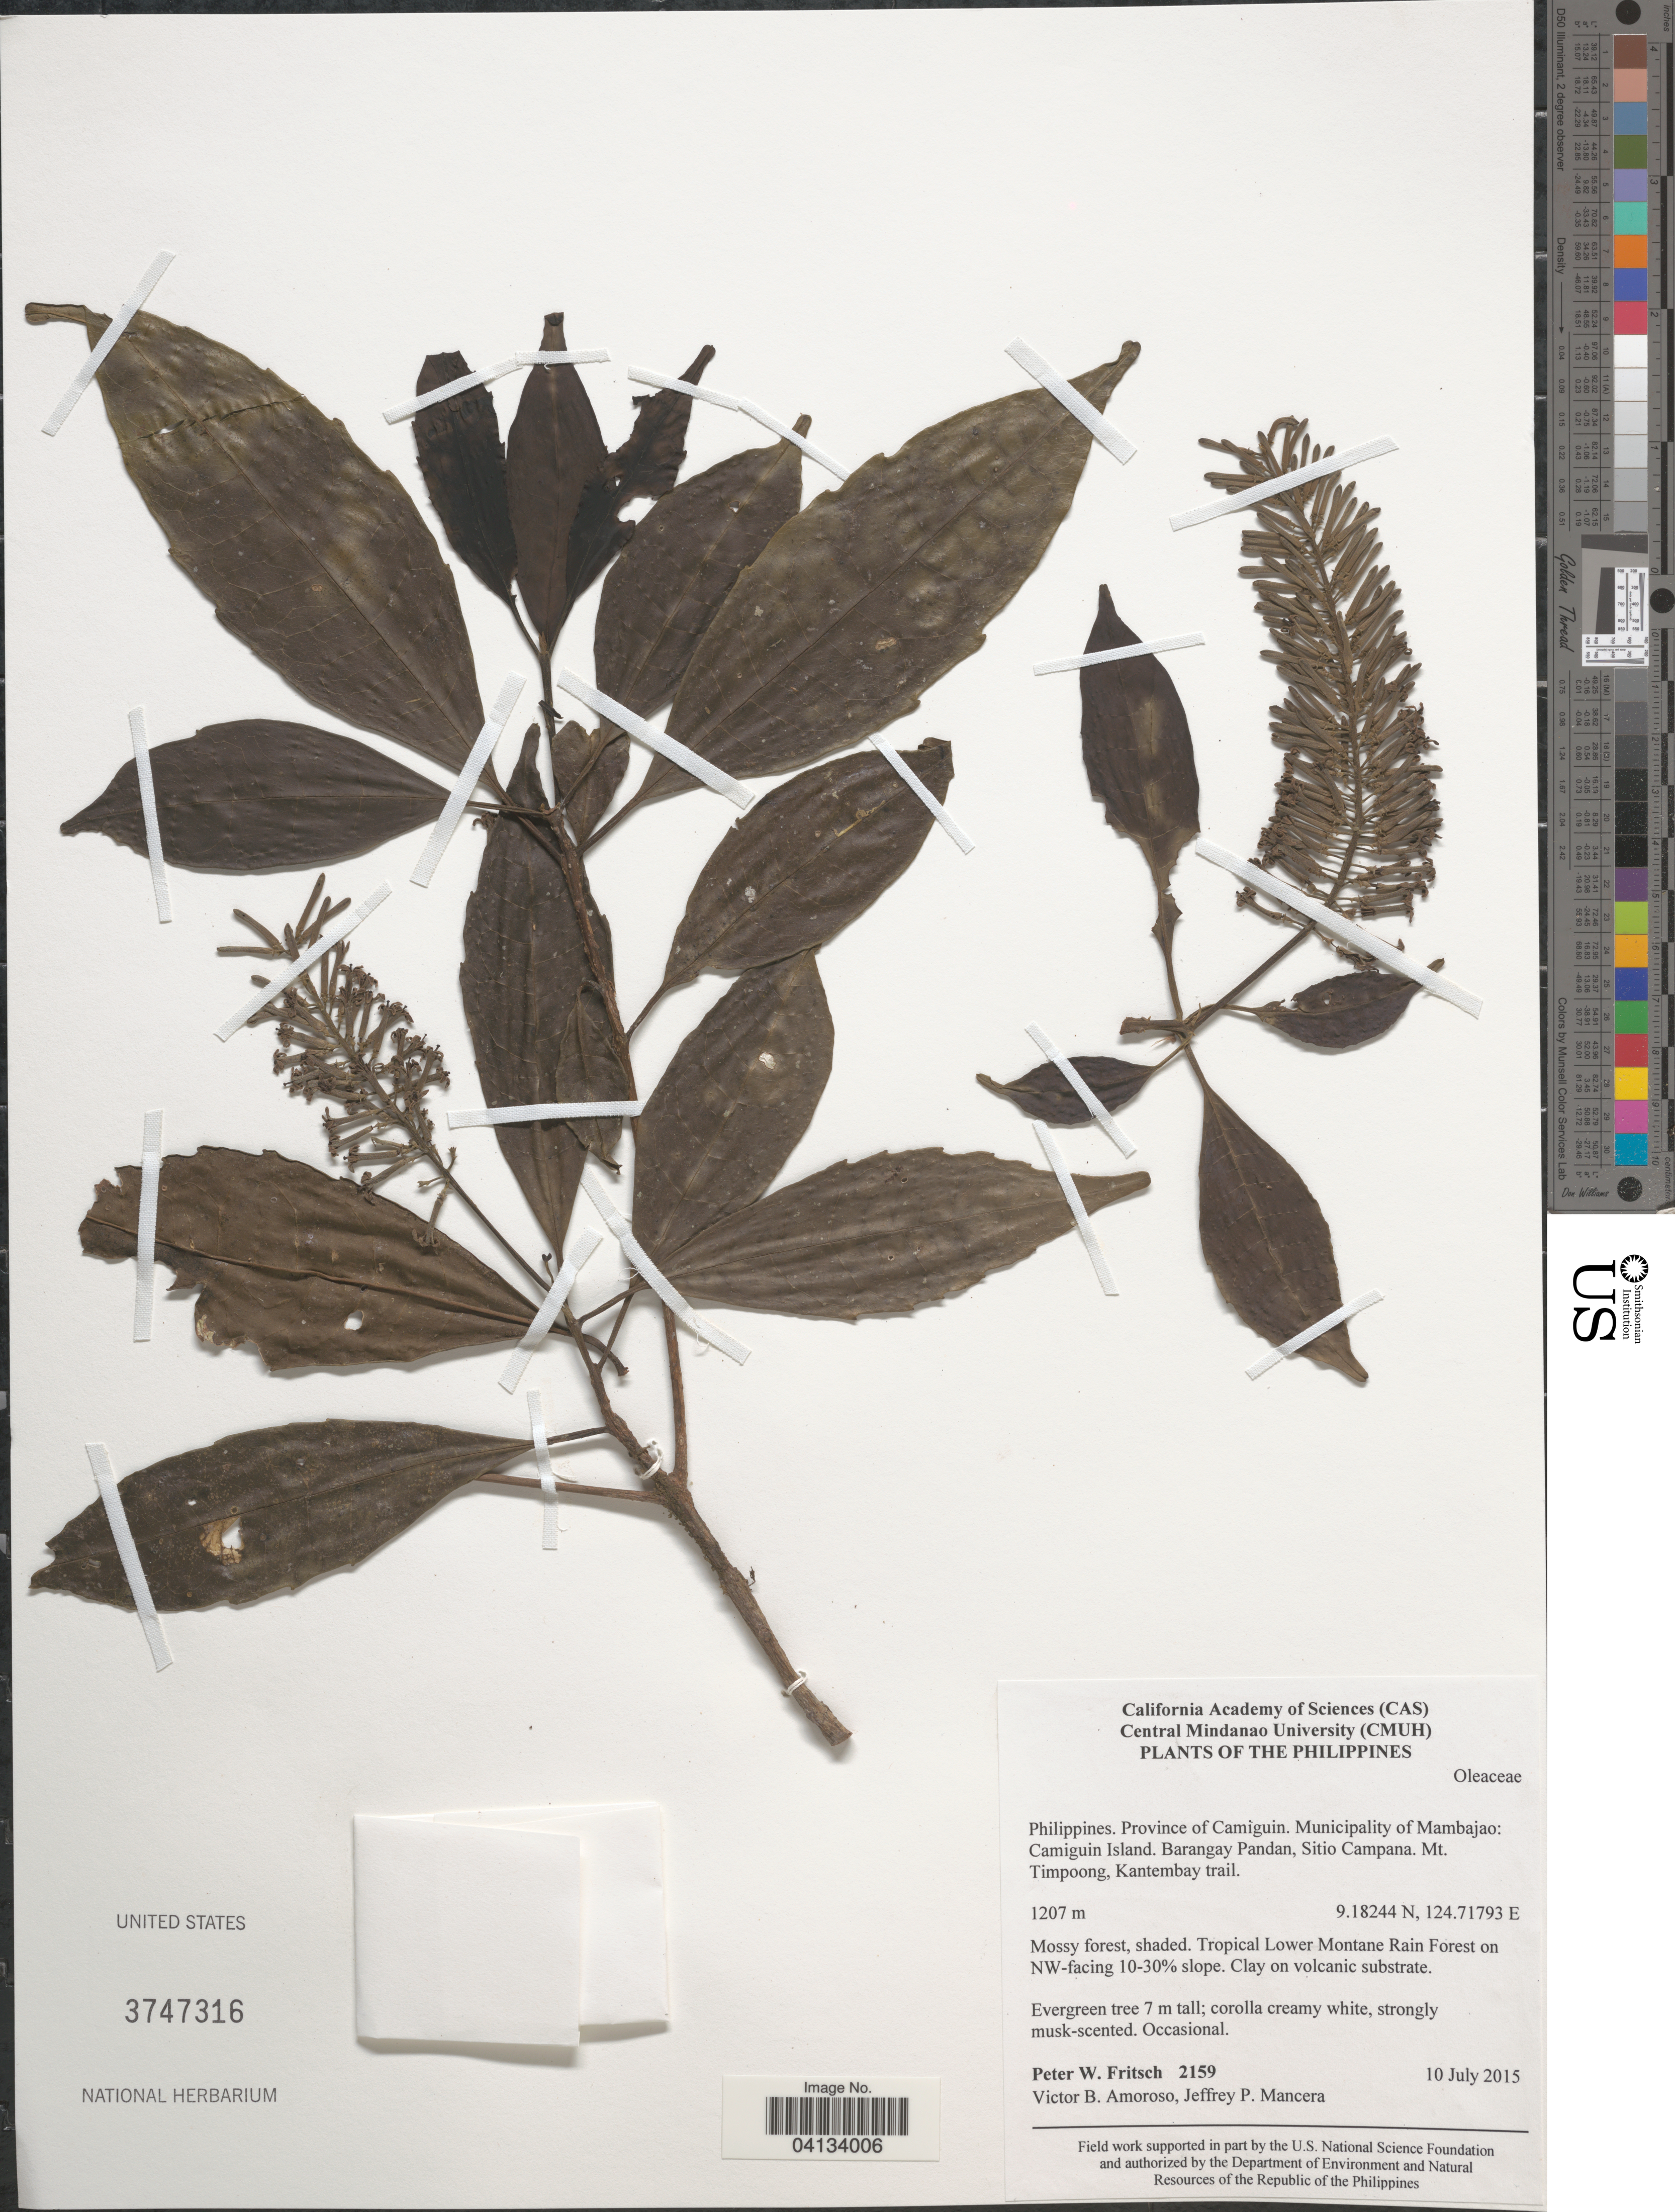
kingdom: Plantae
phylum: Tracheophyta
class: Magnoliopsida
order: Lamiales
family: Oleaceae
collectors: P. W. Fritsch, V. Amoroso & J. Mancera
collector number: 2159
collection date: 2015-07-10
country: Philippines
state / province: Northern Mindanao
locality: Province of Camiguin. Municipality of Mambajao: Camiguin Island. Barangay Pandan, Sitio Campana. Mt. Timpoong, Kantembay trail. Tropical Lower Montane Rain Forest on NW-facing 10-30% slope.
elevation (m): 1207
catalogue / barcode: US 3747316